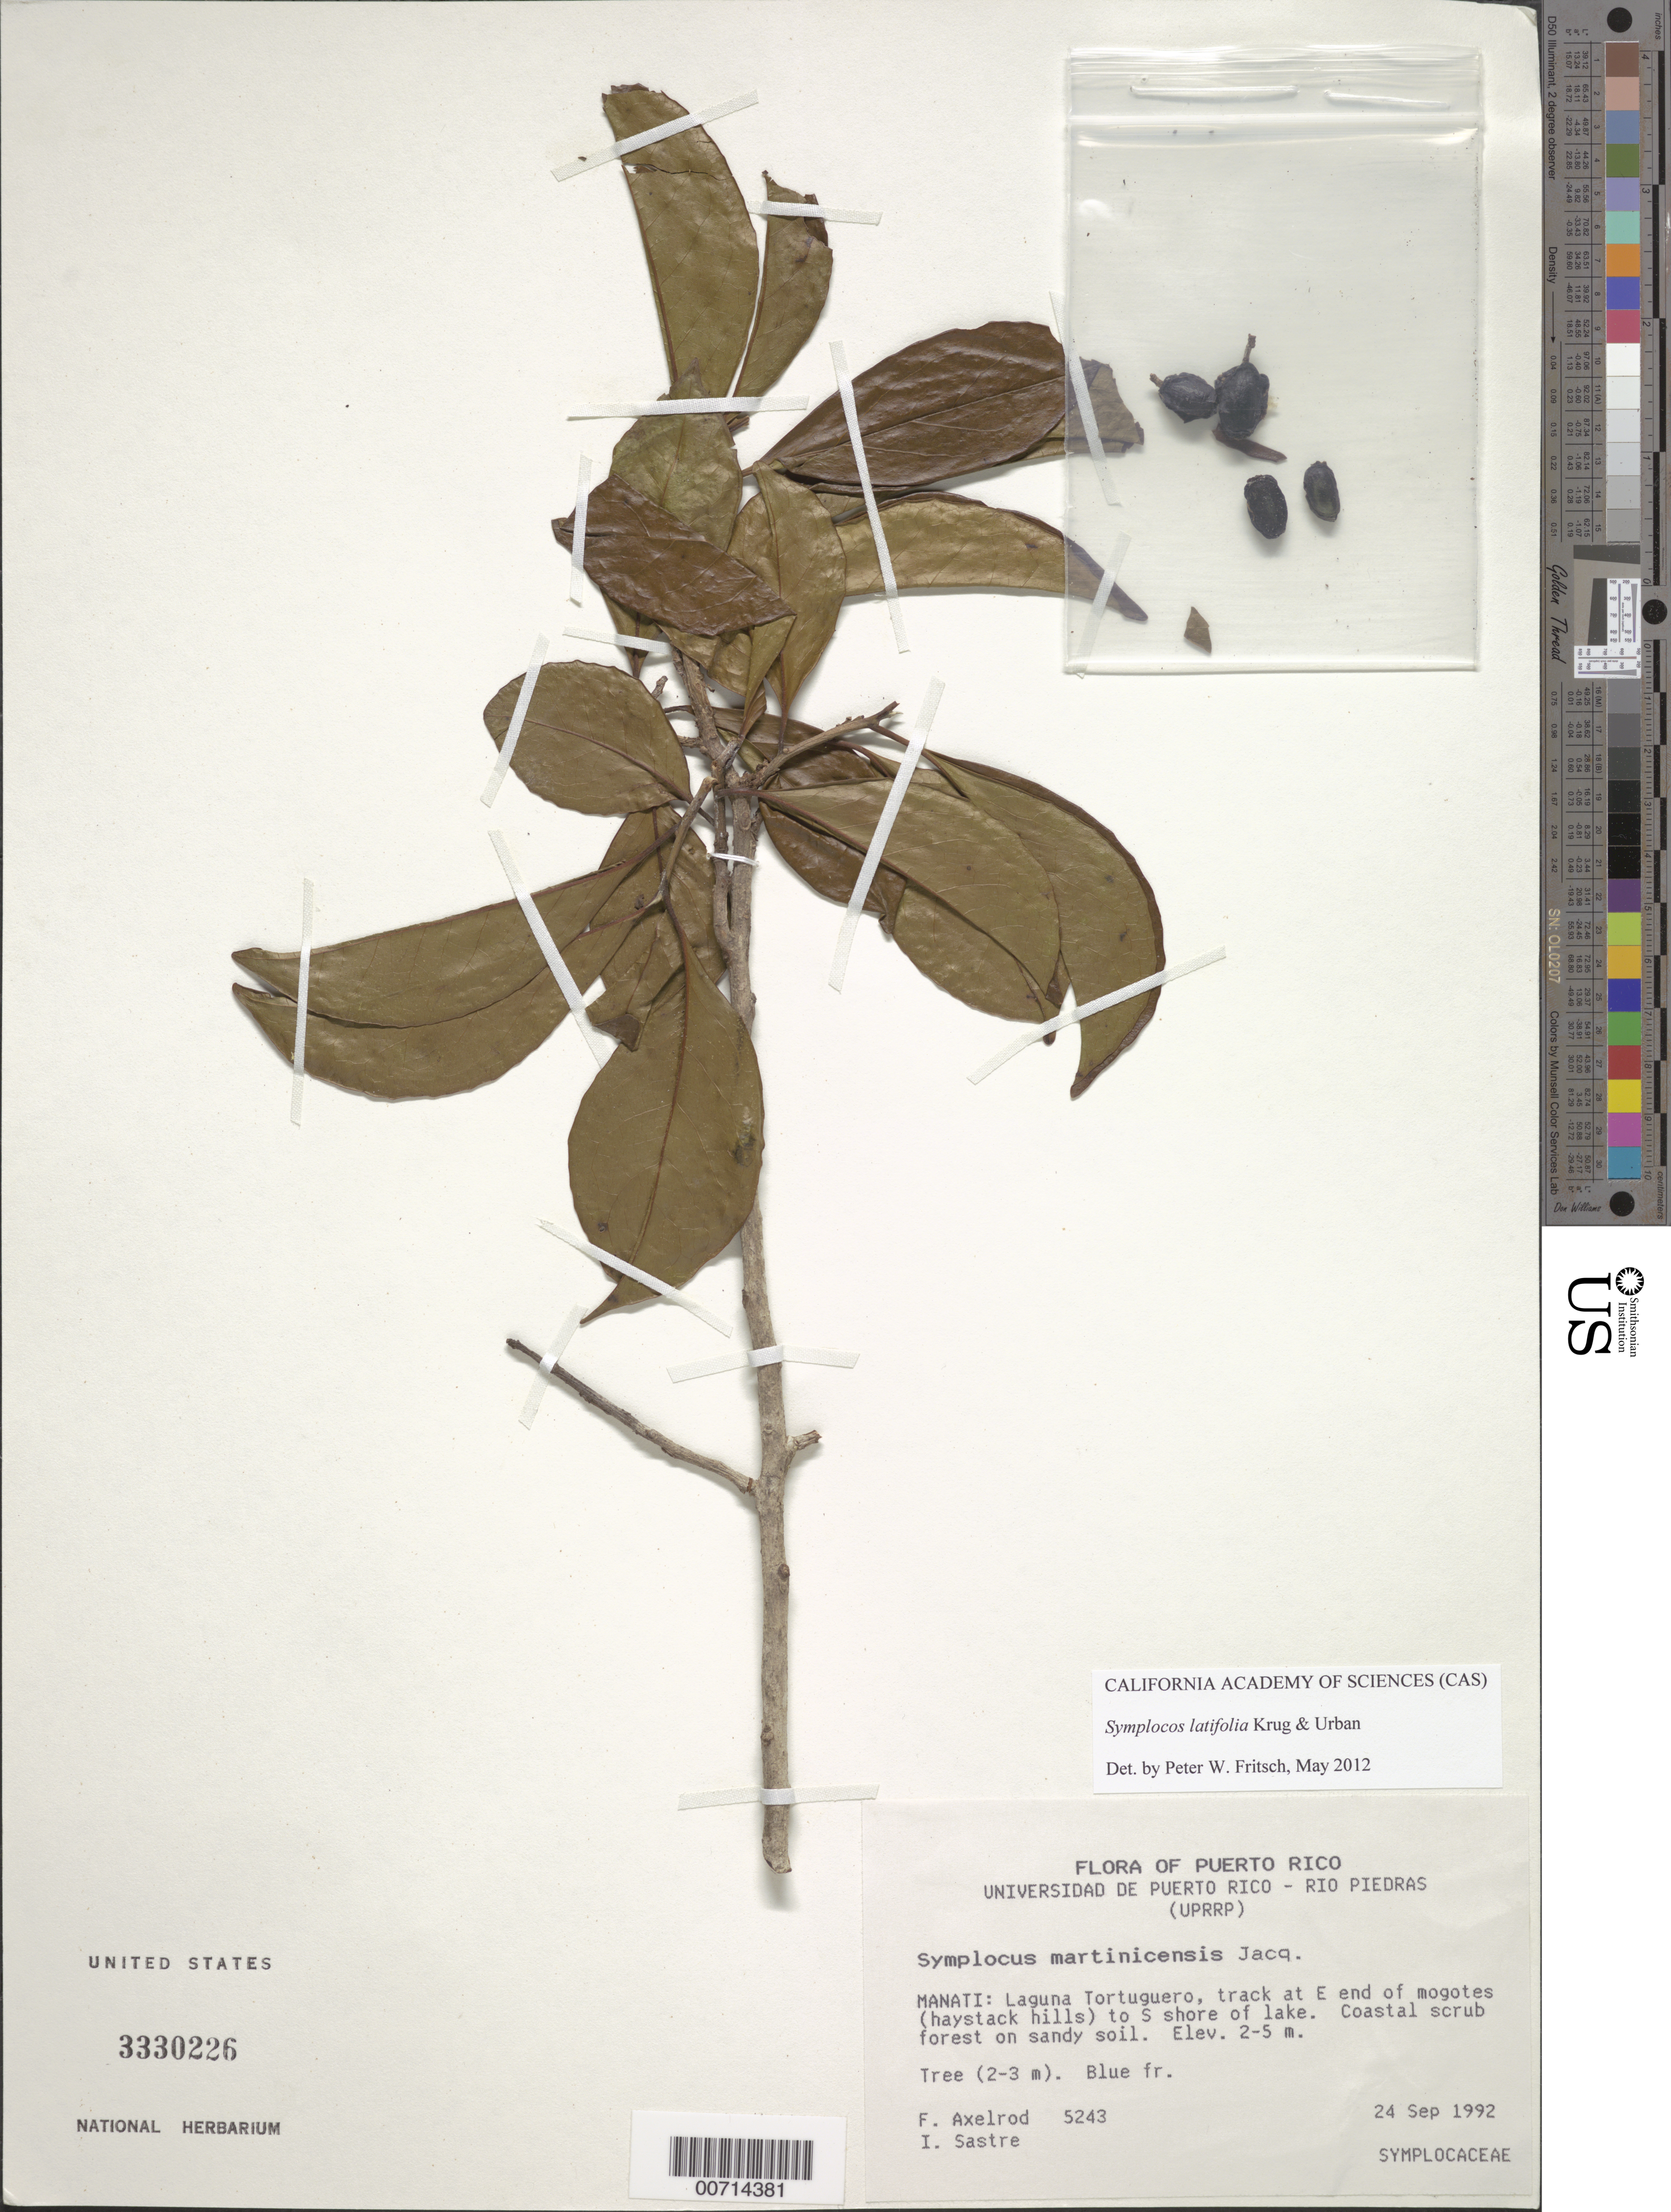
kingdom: Plantae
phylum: Tracheophyta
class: Magnoliopsida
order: Ericales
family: Symplocaceae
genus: Symplocos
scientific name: Symplocos latifolia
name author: Krug & Urb.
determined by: Fritsch, Peter W.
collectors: F. S. Axelrod & I. Sastre-de Jesús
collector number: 5243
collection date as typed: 24 Sep 1992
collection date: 1992-09-24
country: Puerto Rico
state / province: Manatí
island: Puerto Rico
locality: Manati: Laguna Tortuguero, track at E end of mogotes (haystack hills) to S shore of lake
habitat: Coastal scrub forest on sandy soil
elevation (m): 2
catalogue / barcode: US 3330226